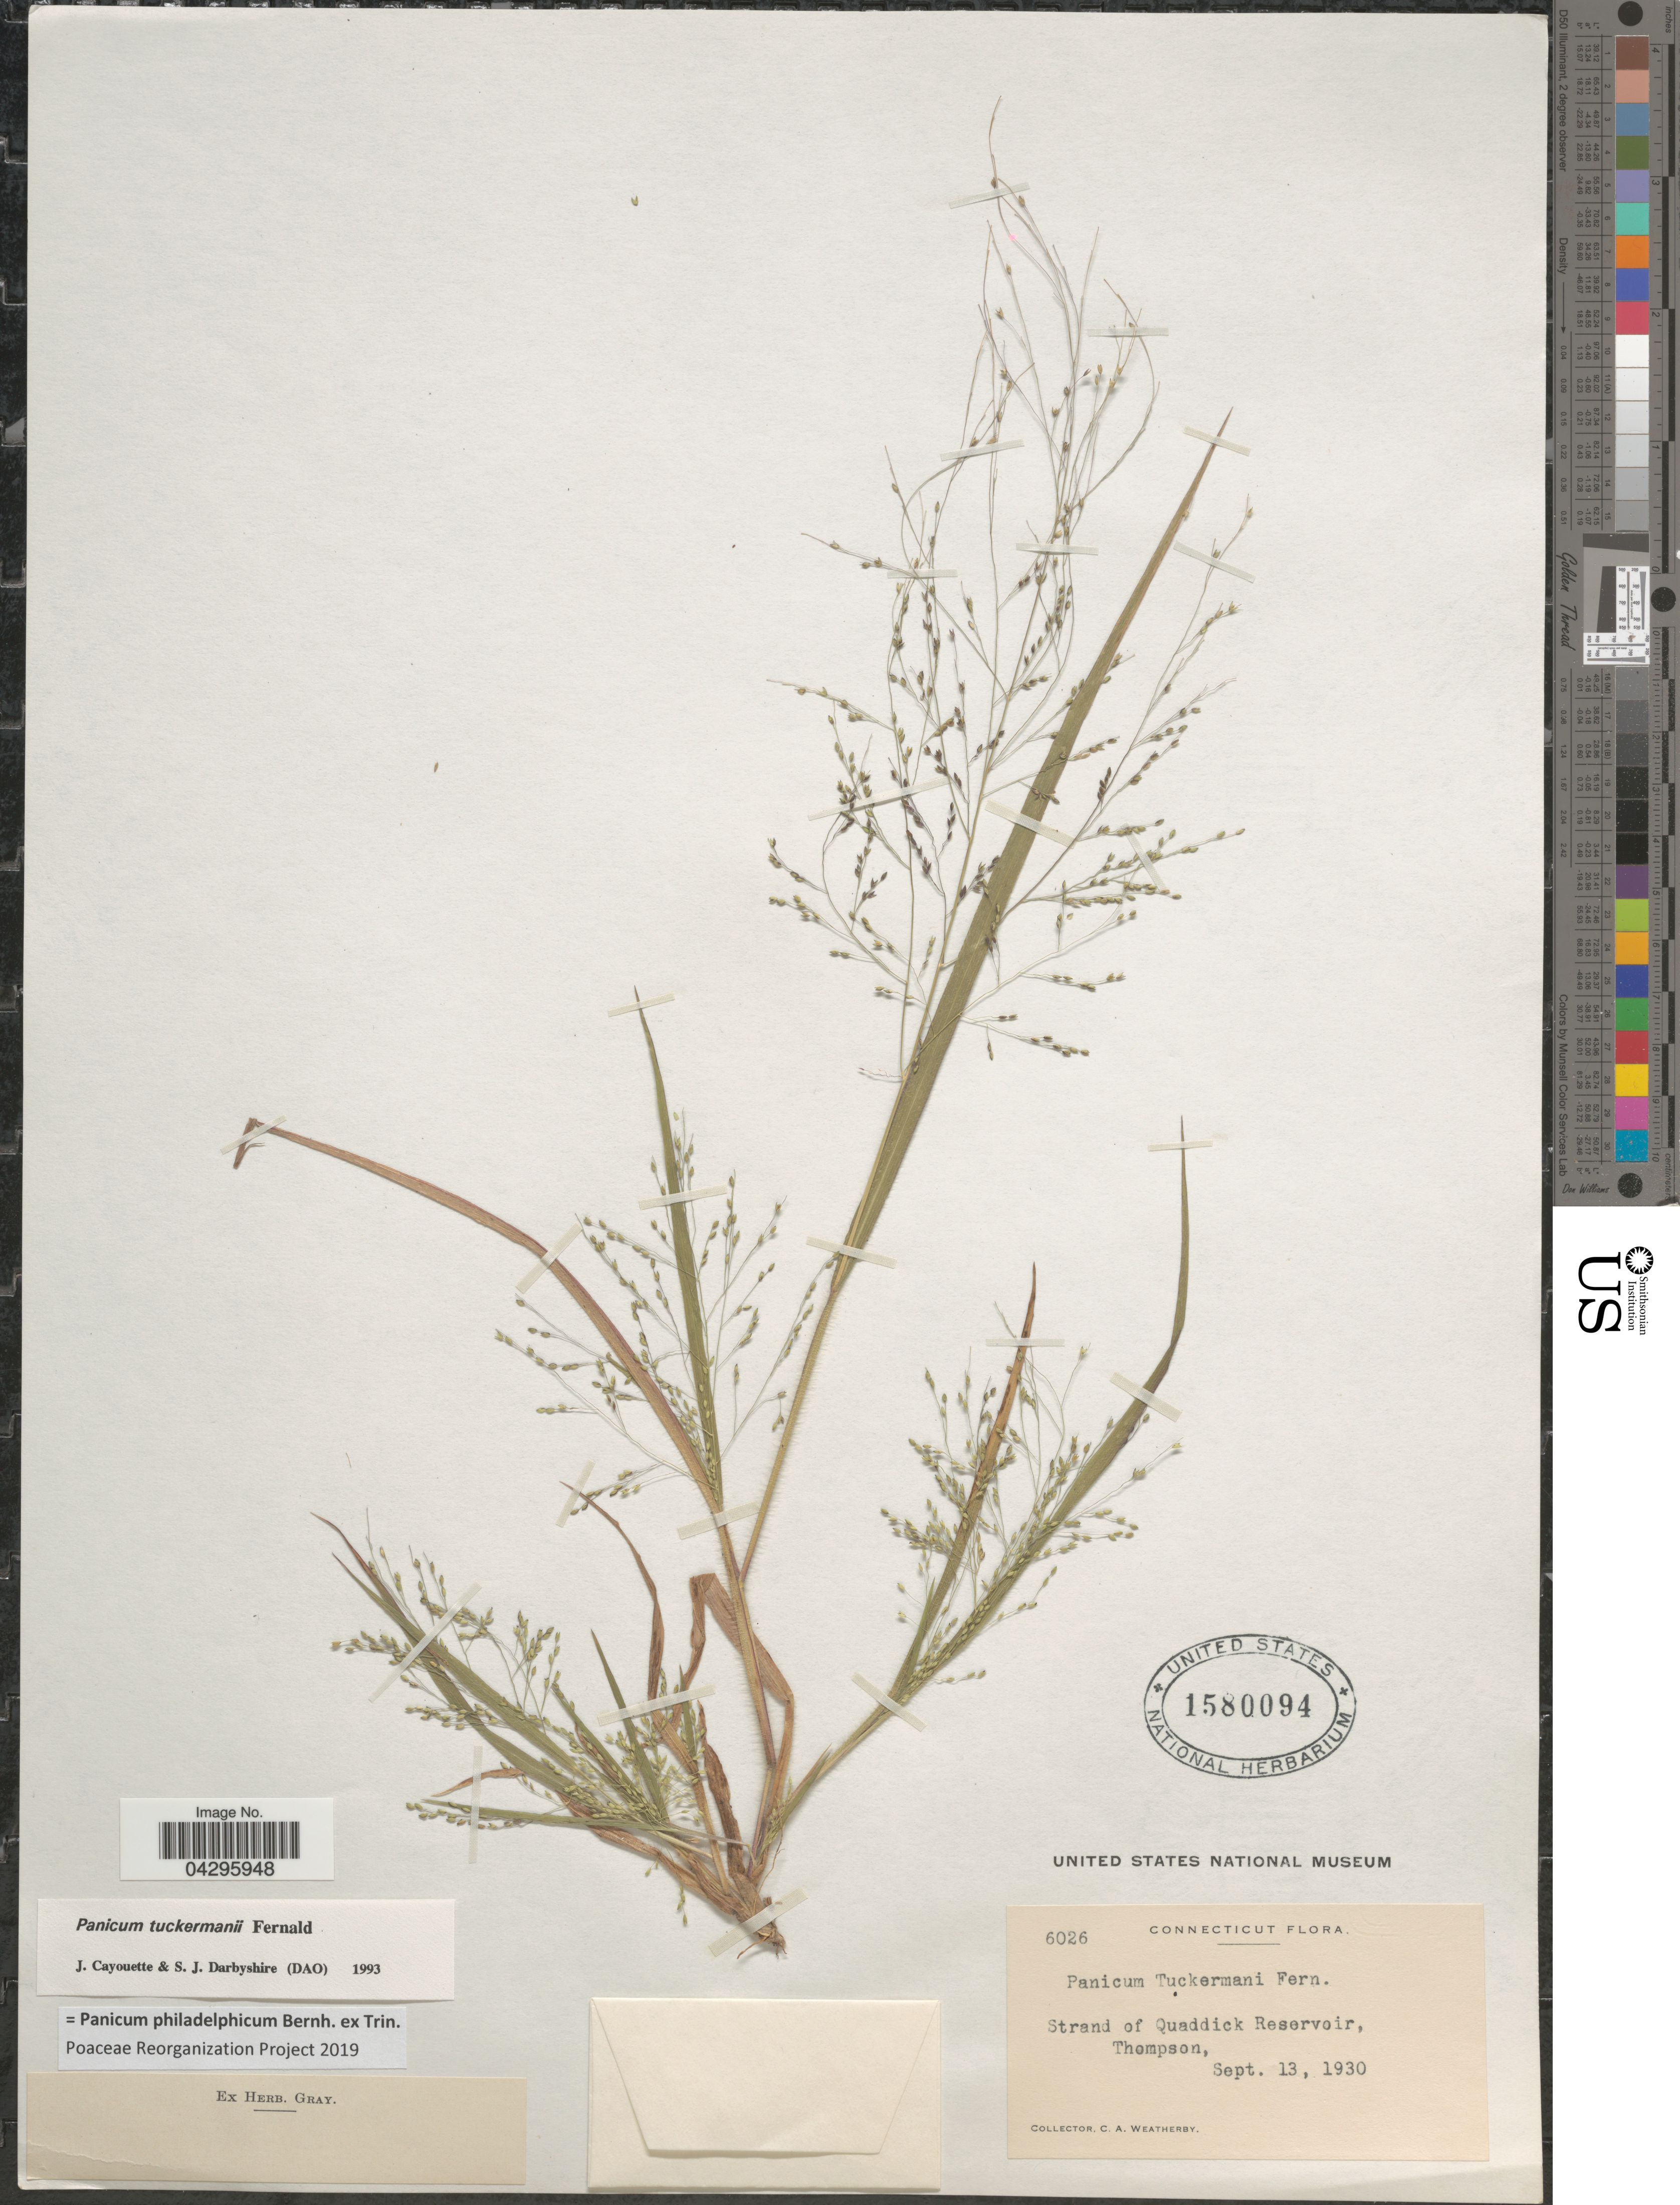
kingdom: Plantae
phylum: Tracheophyta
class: Liliopsida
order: Poales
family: Poaceae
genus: Panicum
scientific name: Panicum philadelphicum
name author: Bernh. ex Trin.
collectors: C. A. Weatherby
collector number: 6026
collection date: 1930-09-13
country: United States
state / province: Connecticut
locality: Strand of Quaddick Reservoir, Thompson.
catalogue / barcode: US 1580094